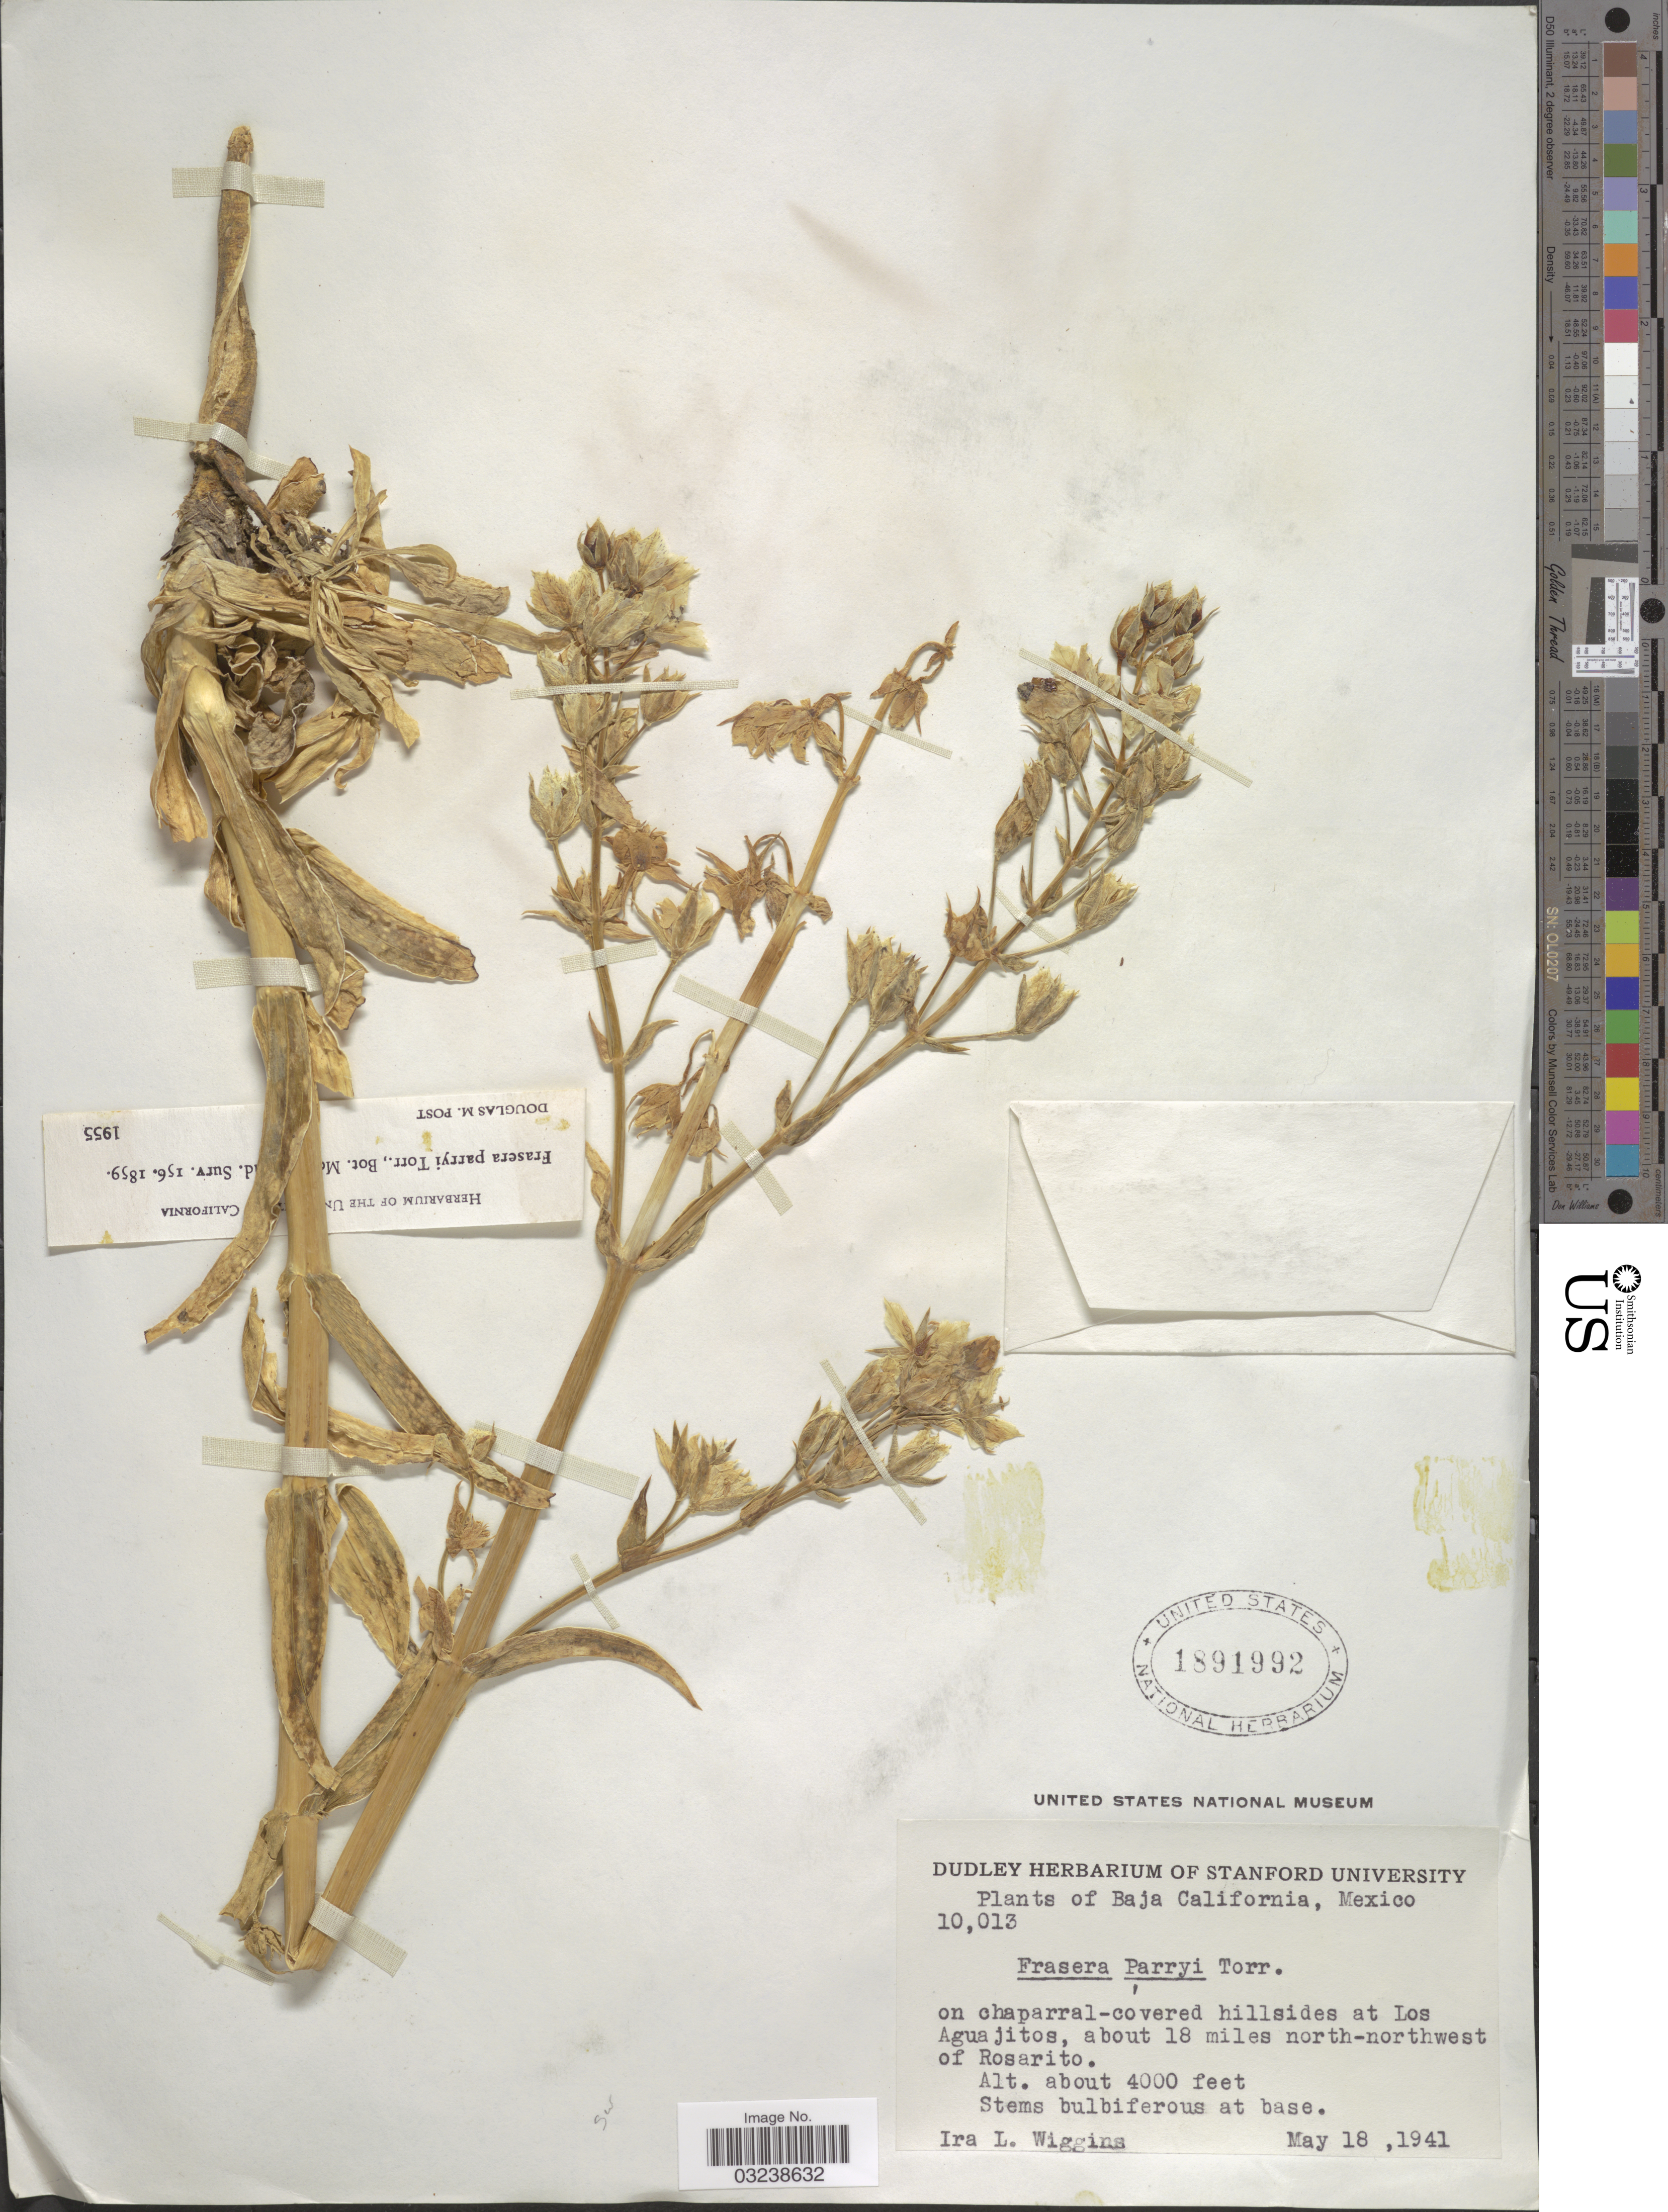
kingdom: Plantae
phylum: Tracheophyta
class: Magnoliopsida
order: Gentianales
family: Gentianaceae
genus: Swertia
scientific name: Swertia parryi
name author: (Torr.) Kuntze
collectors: I. L. Wiggins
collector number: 10013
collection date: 1941-05-18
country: Mexico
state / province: Baja California Norte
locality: On chaparral-covered hillsides at Los Aguajitos, about 18 miles north-northwest of Rosarito.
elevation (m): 1219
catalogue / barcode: US 1891992